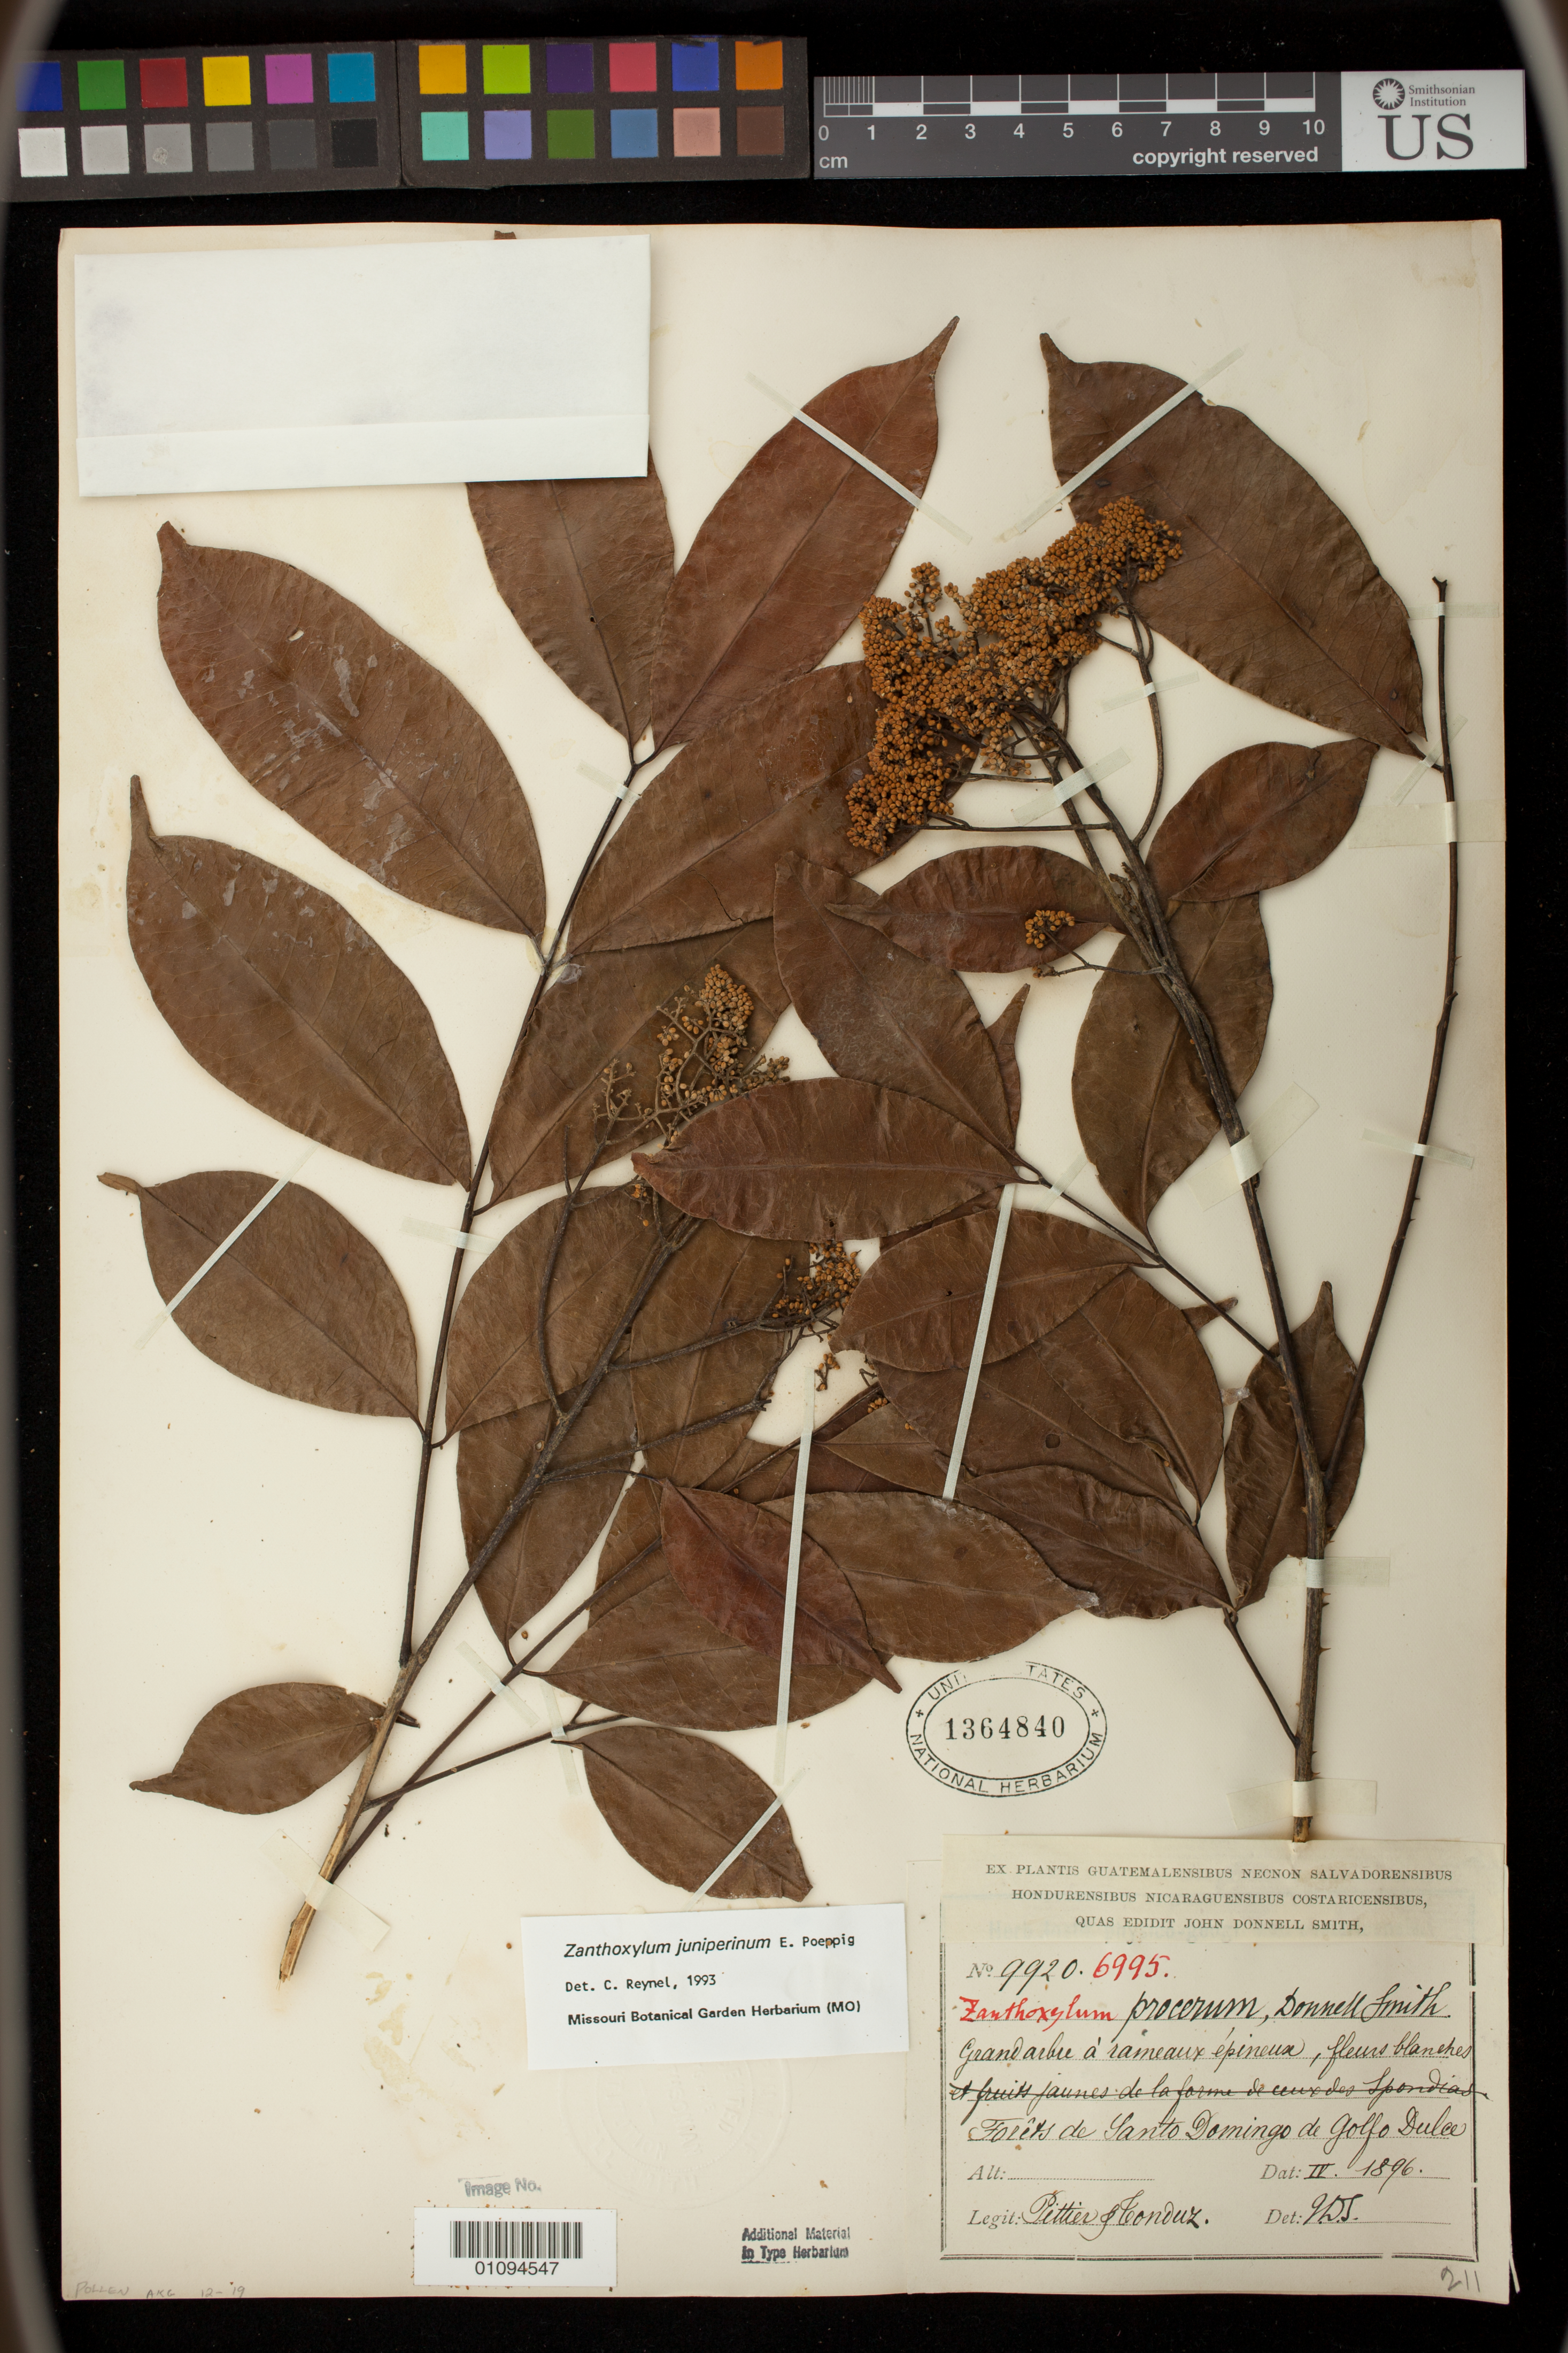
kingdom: Plantae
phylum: Tracheophyta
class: Magnoliopsida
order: Sapindales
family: Rutaceae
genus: Zanthoxylum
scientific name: Zanthoxylum procerum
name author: Donn. Sm.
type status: Syntype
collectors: H. F. Pittier & A. Tonduz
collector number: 9920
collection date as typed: Apr 1896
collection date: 1896-04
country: Costa Rica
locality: Forets de Santo Domingo de Golfo Dulce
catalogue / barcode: US 1364840